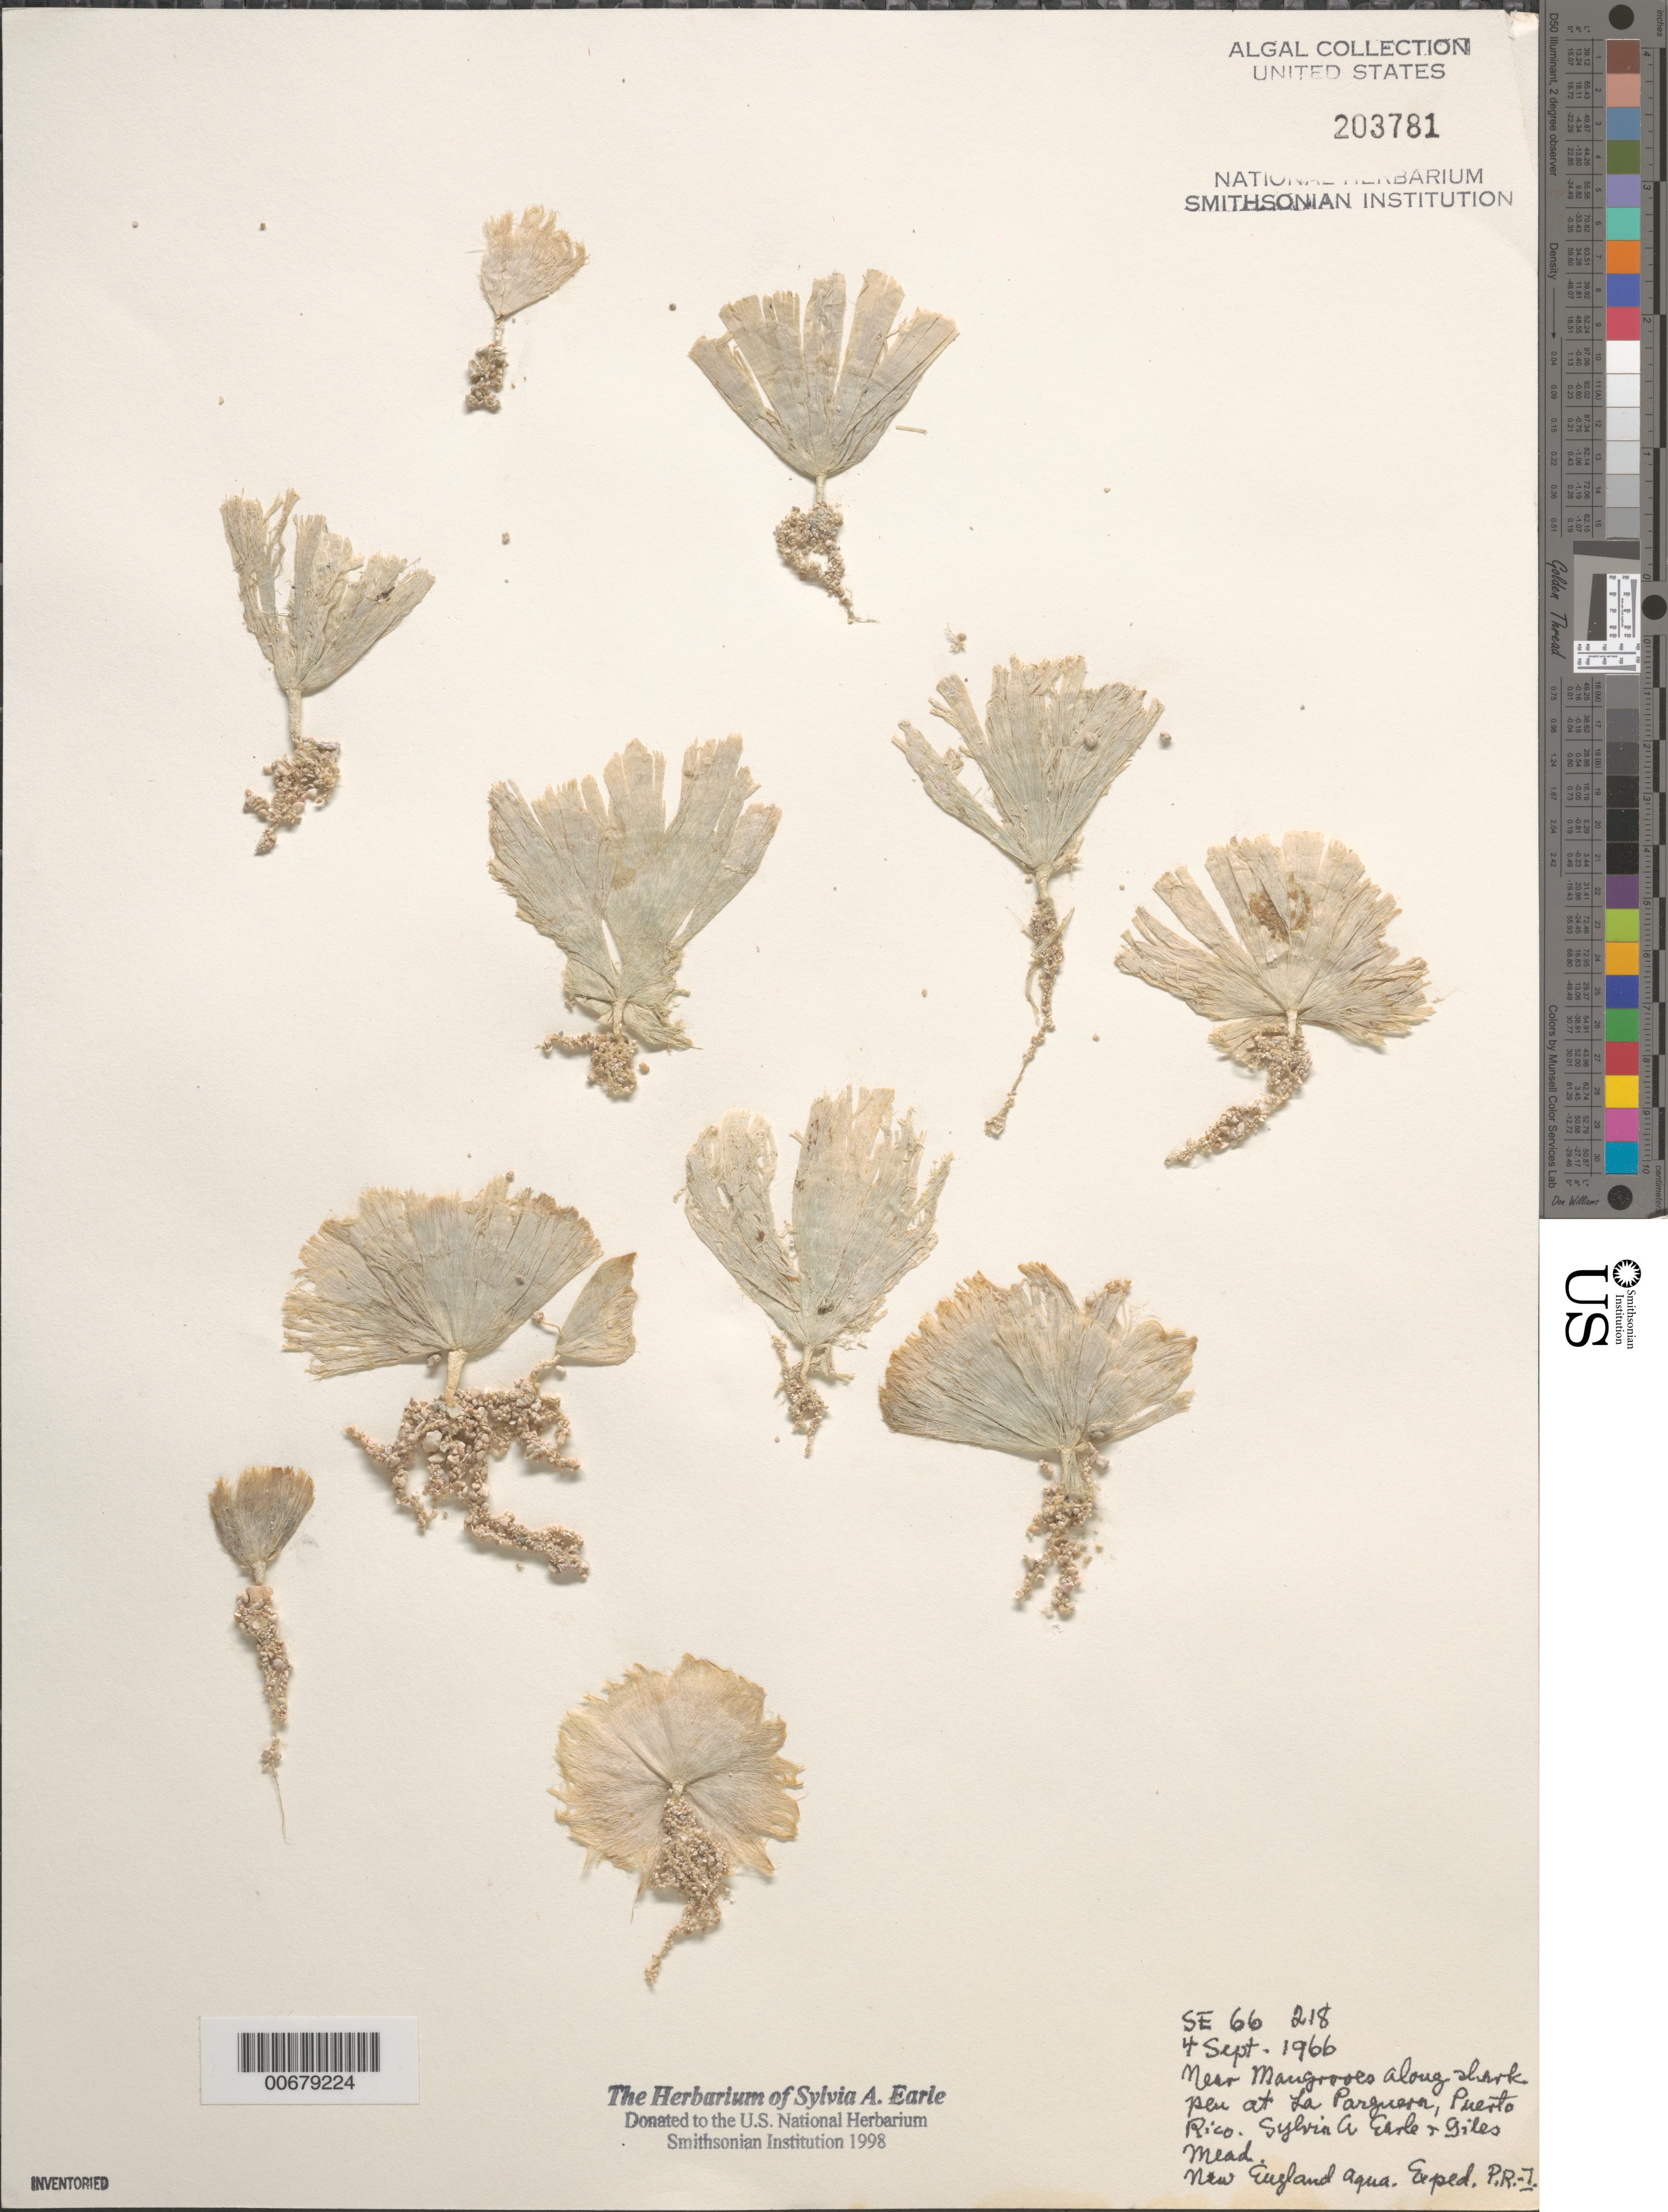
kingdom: Plantae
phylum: Chlorophyta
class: Ulvophyceae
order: Bryopsidales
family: Udoteaceae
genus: Udotea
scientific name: Udotea cyathiformis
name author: Decne.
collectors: S. A. Earle & G. W. Mead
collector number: SE 66218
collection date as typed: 04 Sep 1966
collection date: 1966-09-04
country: Puerto Rico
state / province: Lajas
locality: La Parguera, Shark Pen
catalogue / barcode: US 203781